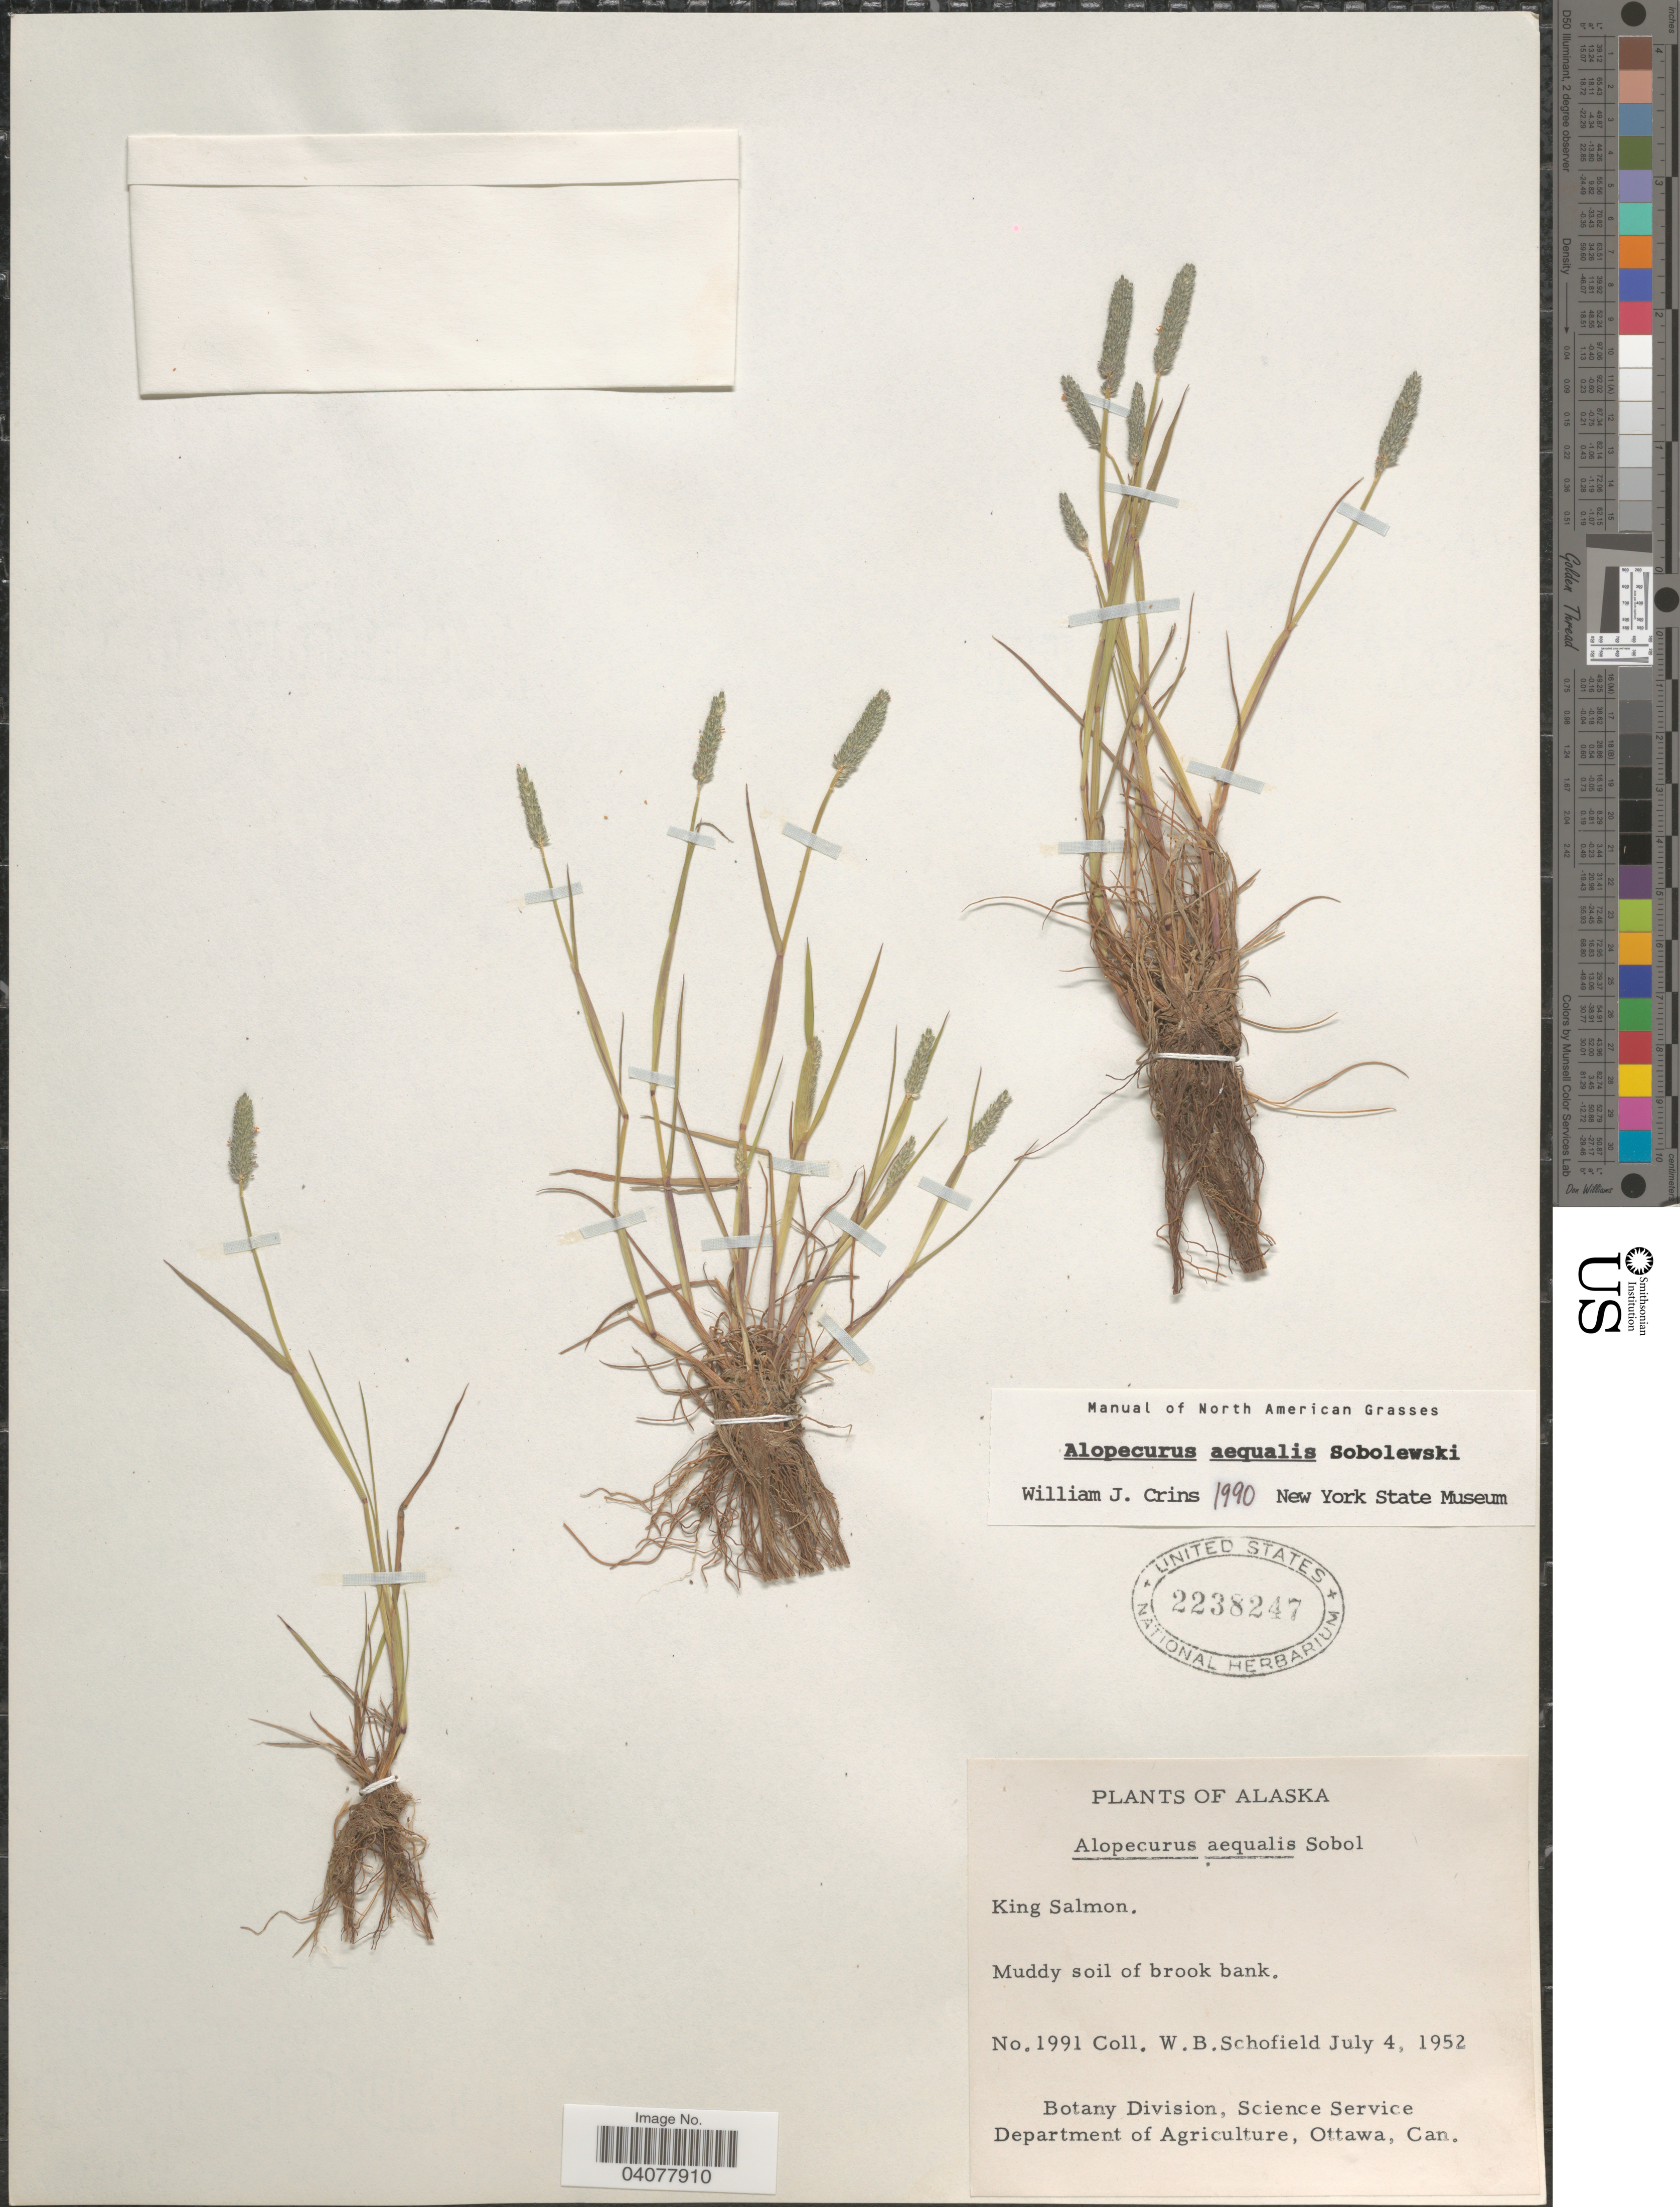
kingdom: Plantae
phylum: Tracheophyta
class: Liliopsida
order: Poales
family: Poaceae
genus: Alopecurus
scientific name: Alopecurus aequalis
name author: Sobol.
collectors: W. Schofield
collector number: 1991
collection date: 1952-07-04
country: United States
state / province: Alaska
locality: King Salmon. Muddy soil of brook bank.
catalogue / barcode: US 2238247